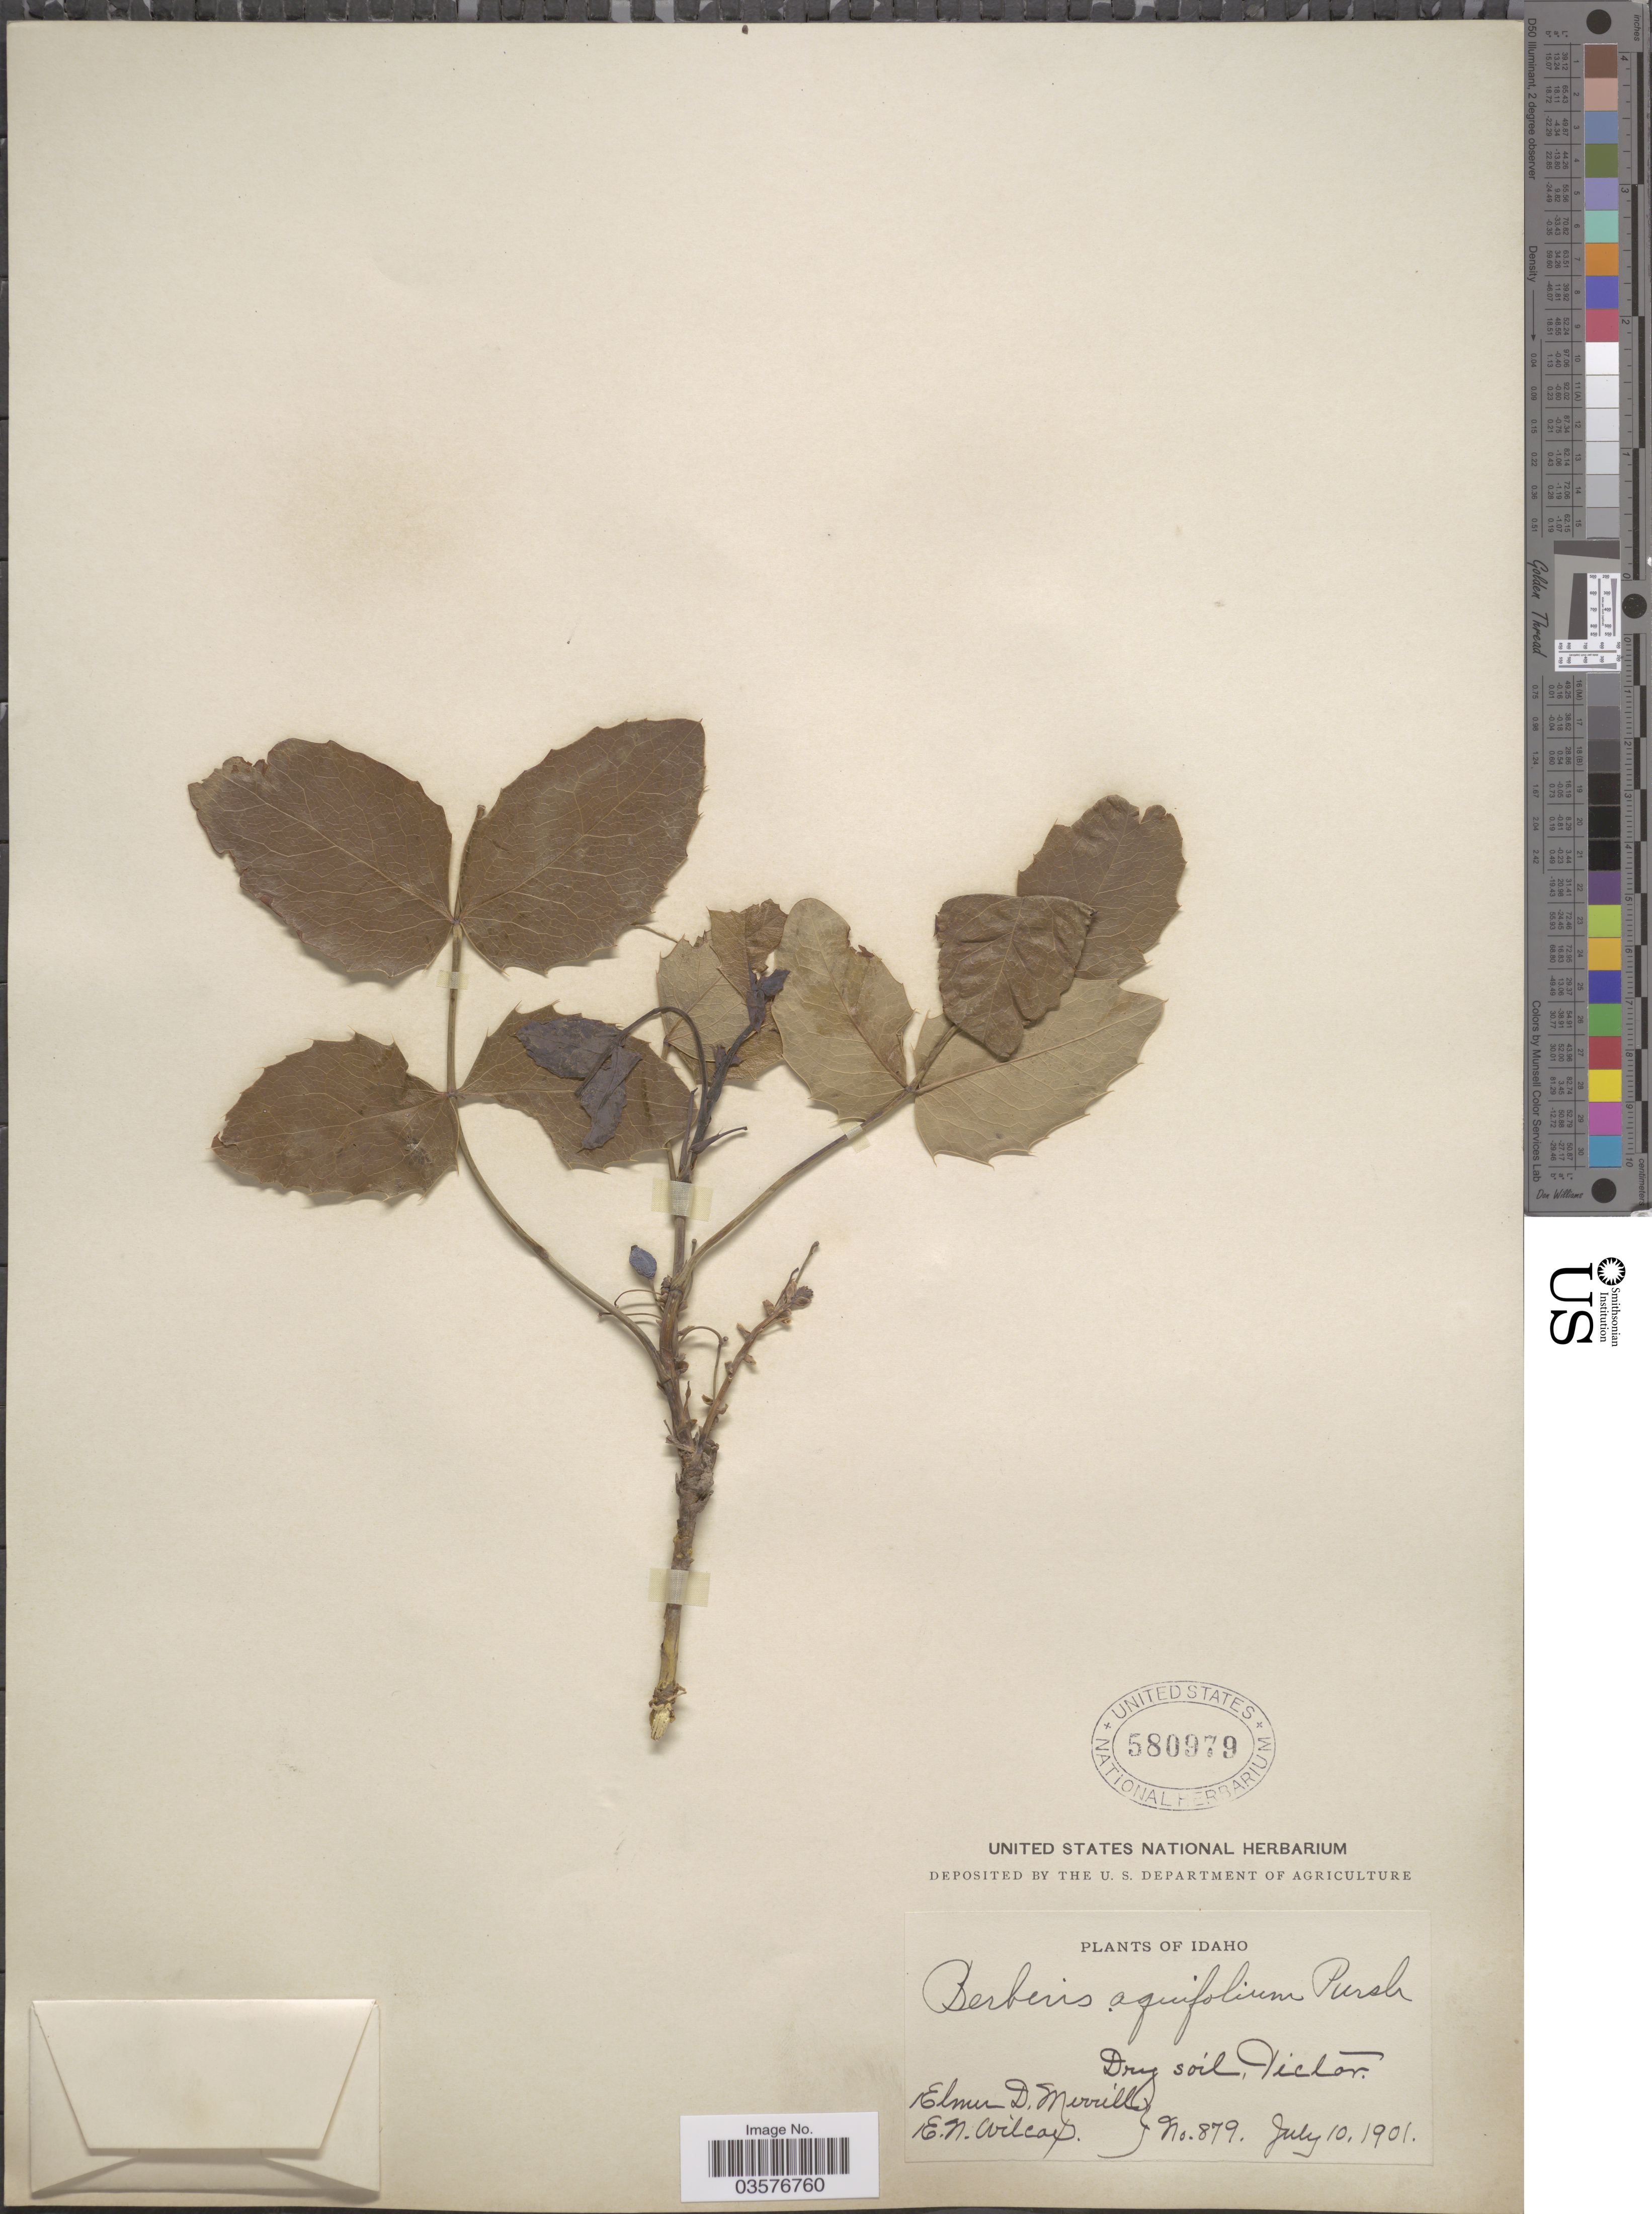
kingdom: Plantae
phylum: Tracheophyta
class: Magnoliopsida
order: Ranunculales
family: Berberidaceae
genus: Mahonia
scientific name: Mahonia repens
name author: (Lindl.) G. Don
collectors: E. D. Merrill & E. Wilcox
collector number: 879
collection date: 1901-07-10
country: United States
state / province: Idaho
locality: Dry soil, Victor.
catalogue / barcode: US 580979